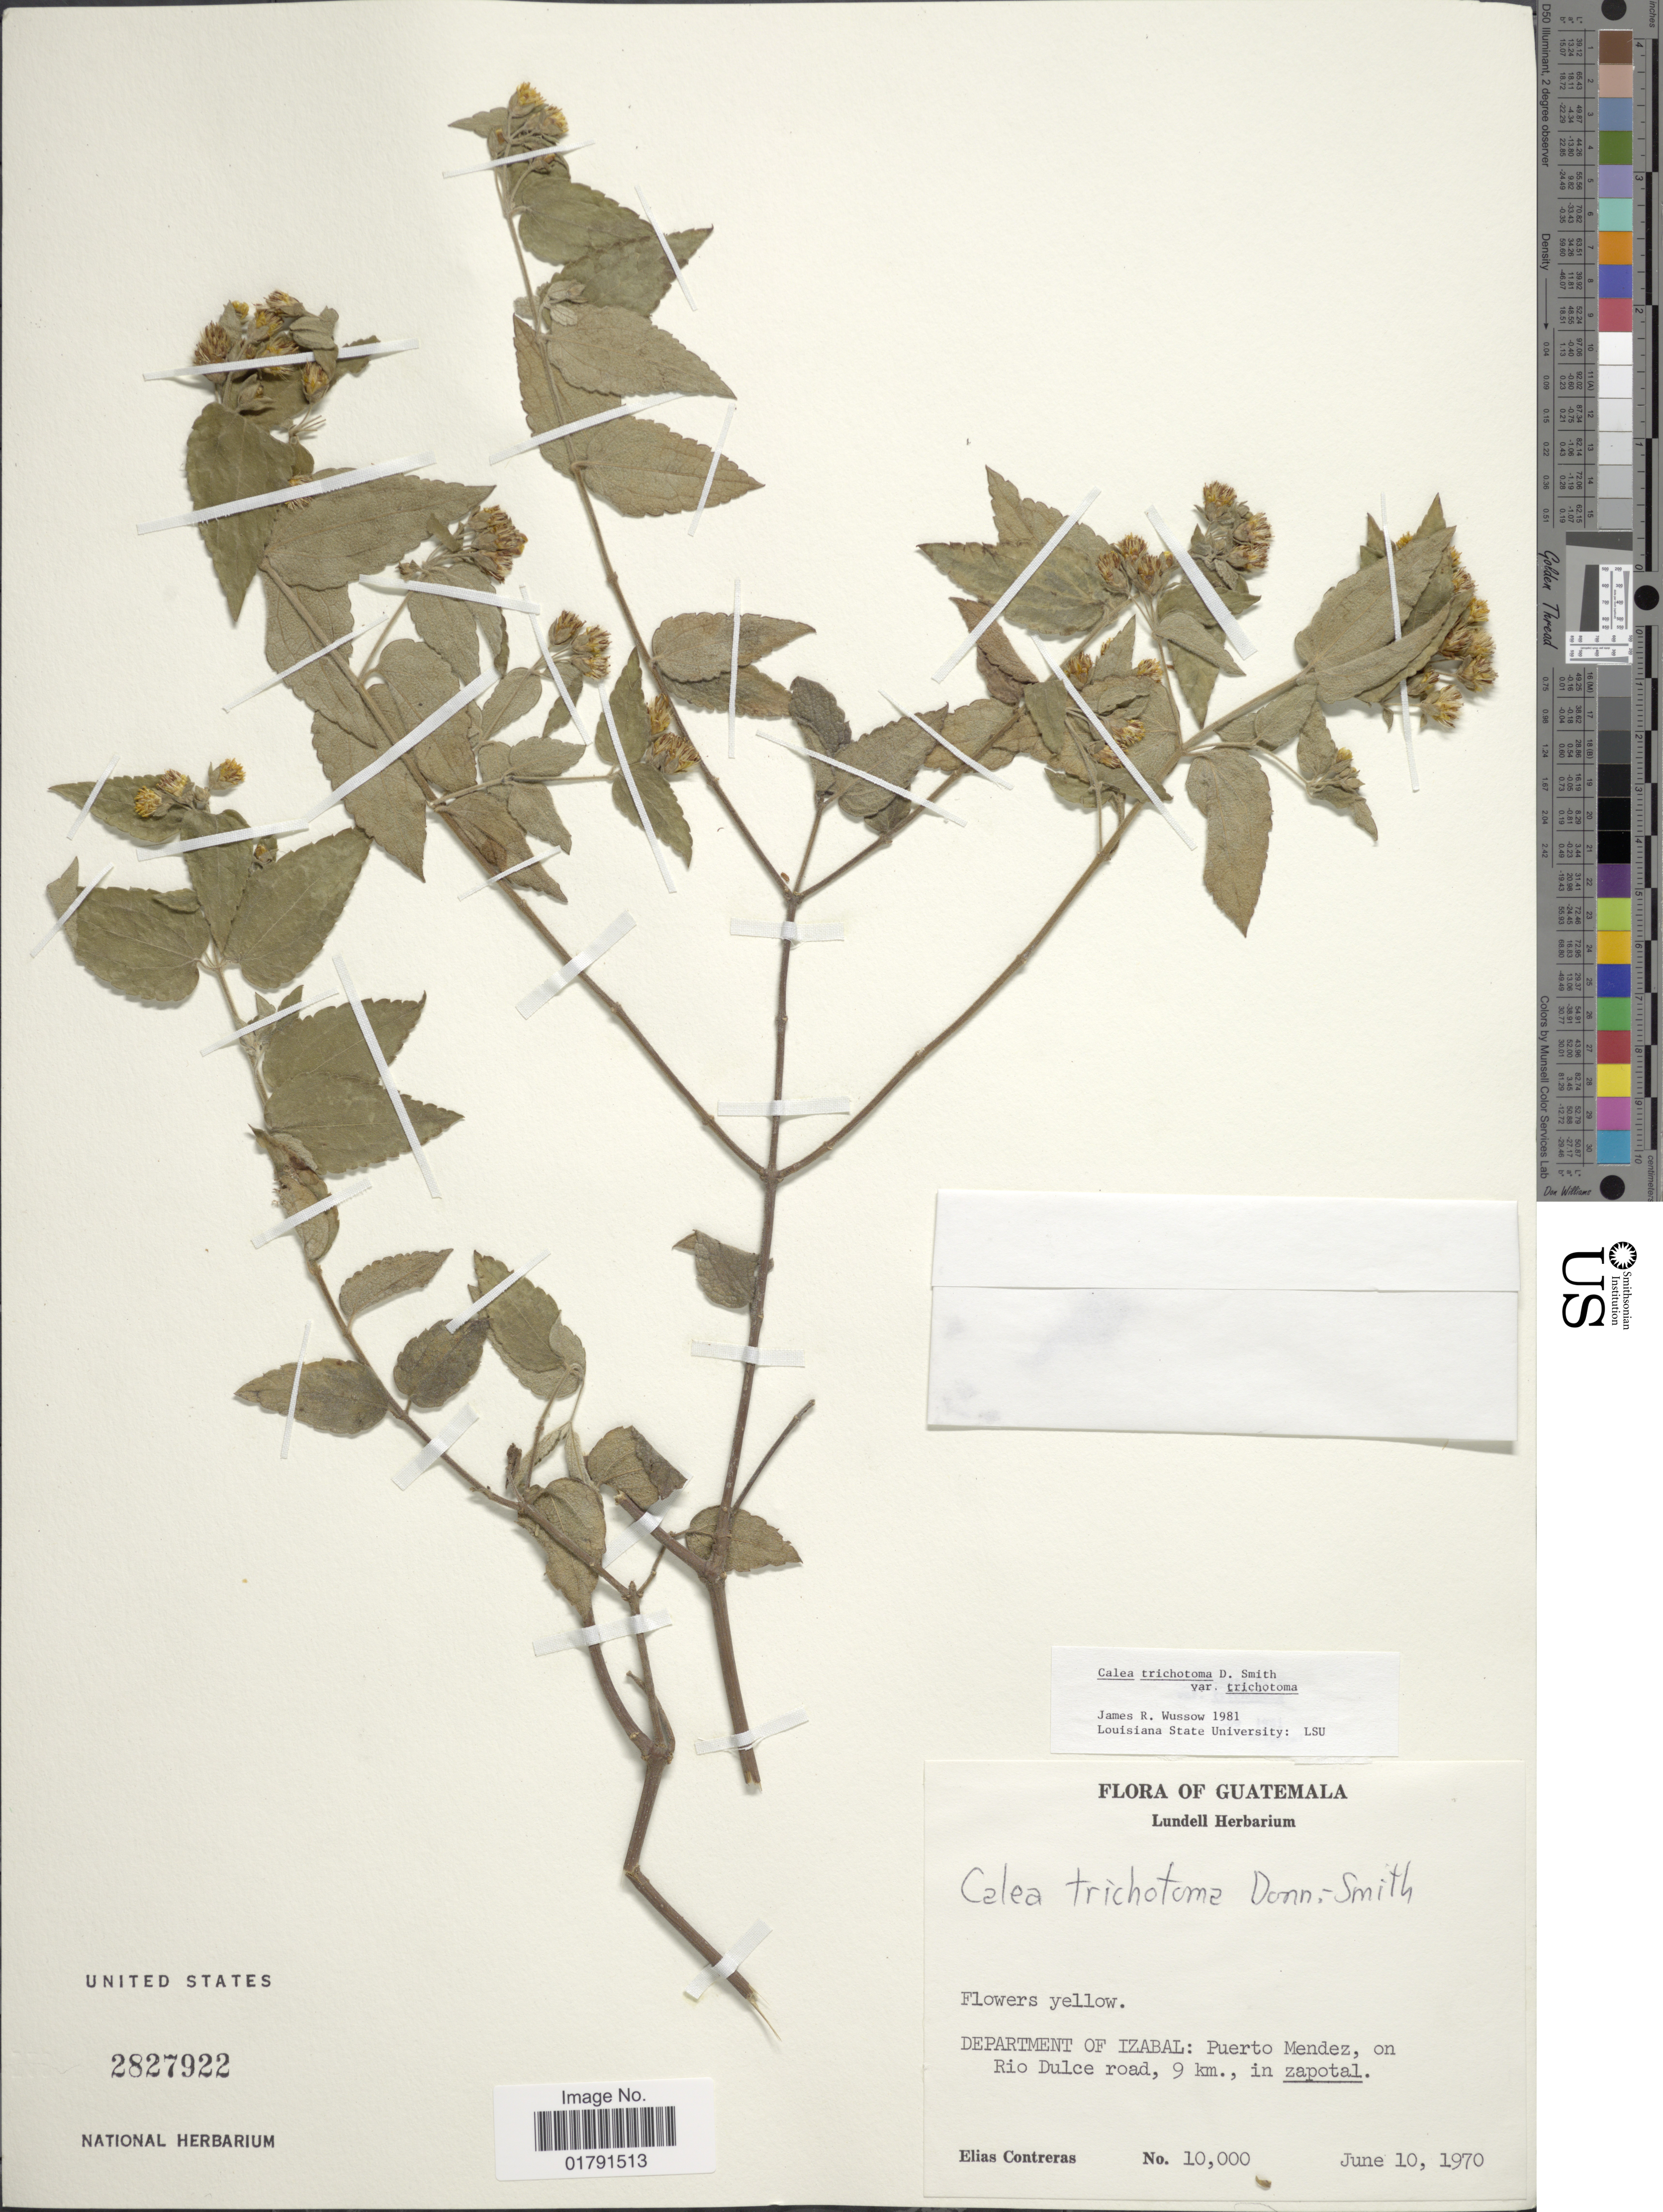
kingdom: Plantae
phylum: Tracheophyta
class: Magnoliopsida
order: Asterales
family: Asteraceae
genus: Calea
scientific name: Calea trichotoma var. trichotoma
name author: Donn. Sm.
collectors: E. Contreras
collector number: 10000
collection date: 1970-06-10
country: Guatemala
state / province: Izabal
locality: Puerto Mendez, on Rio Dulce road, 9 km., in zapotal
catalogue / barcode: US 2827922